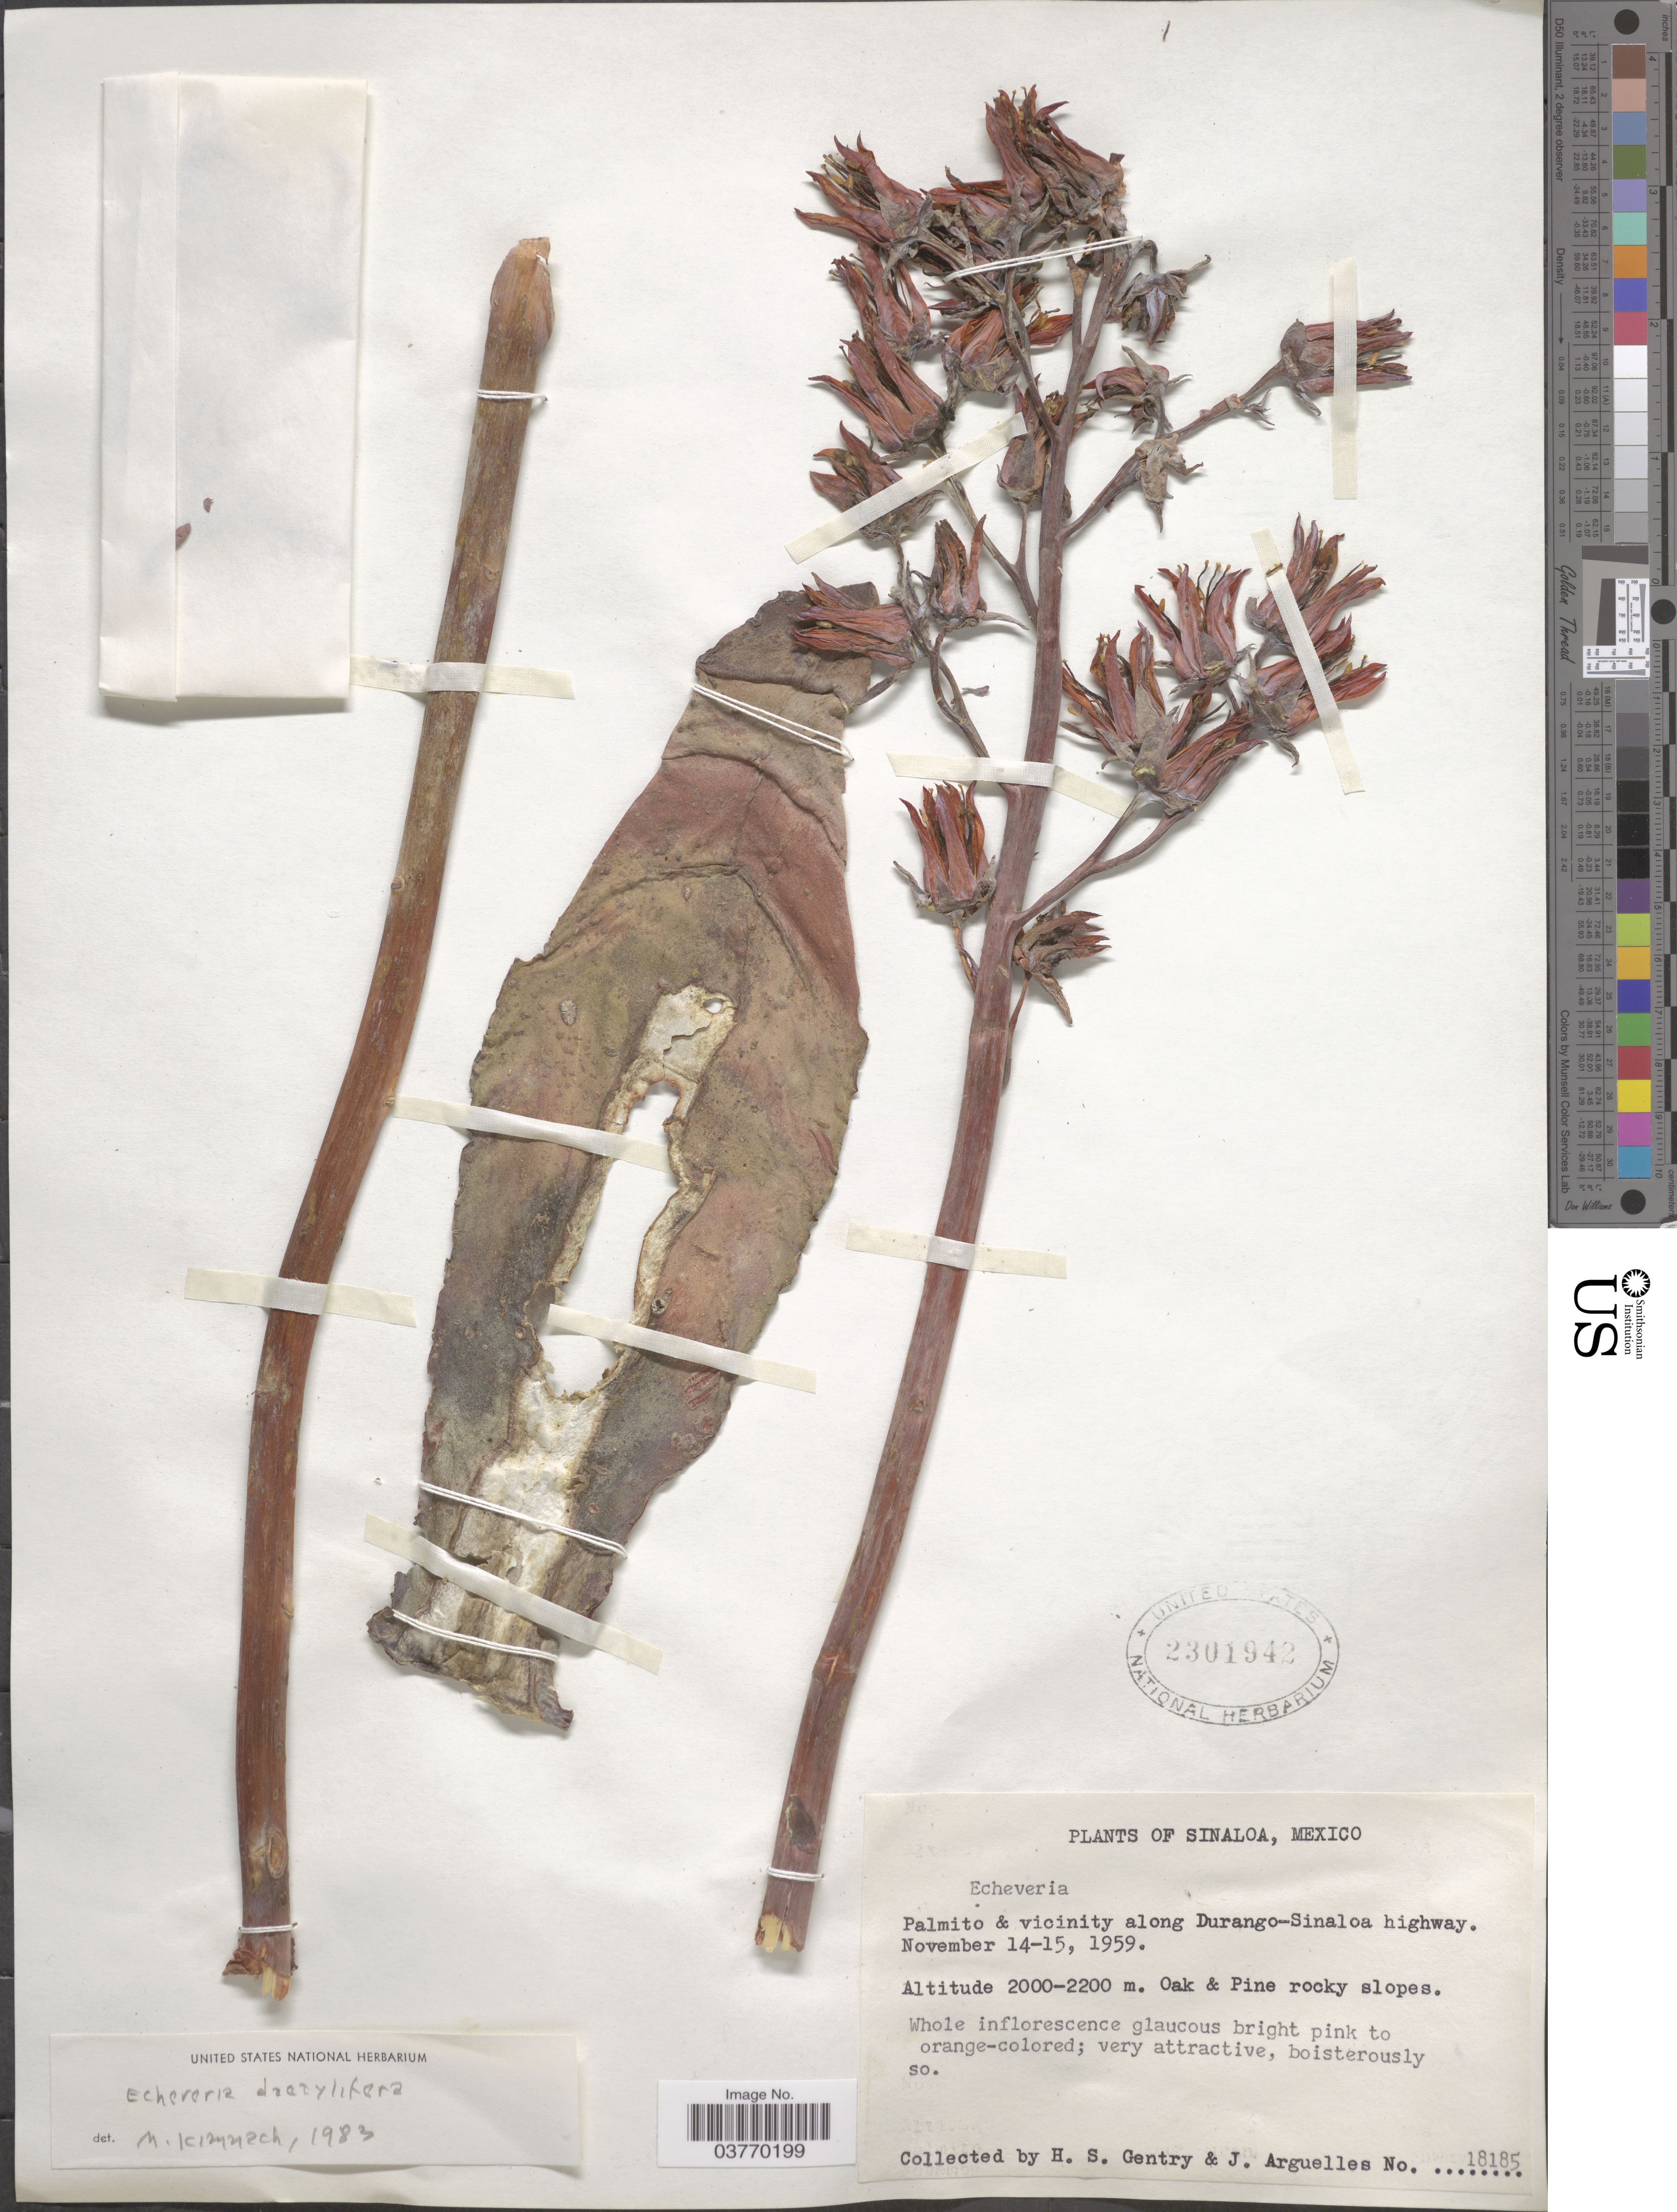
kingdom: Plantae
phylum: Tracheophyta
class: Magnoliopsida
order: Saxifragales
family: Crassulaceae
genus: Echeveria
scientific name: Echeveria dactylifera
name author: E. Walther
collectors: H. S. Gentry & J. Arguelles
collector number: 18185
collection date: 1959-11-14/1959-11-15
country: Mexico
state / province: Sinaloa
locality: Palmito & vicinity along Durango-Sinaloa highway.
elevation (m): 2000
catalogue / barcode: US 2301942